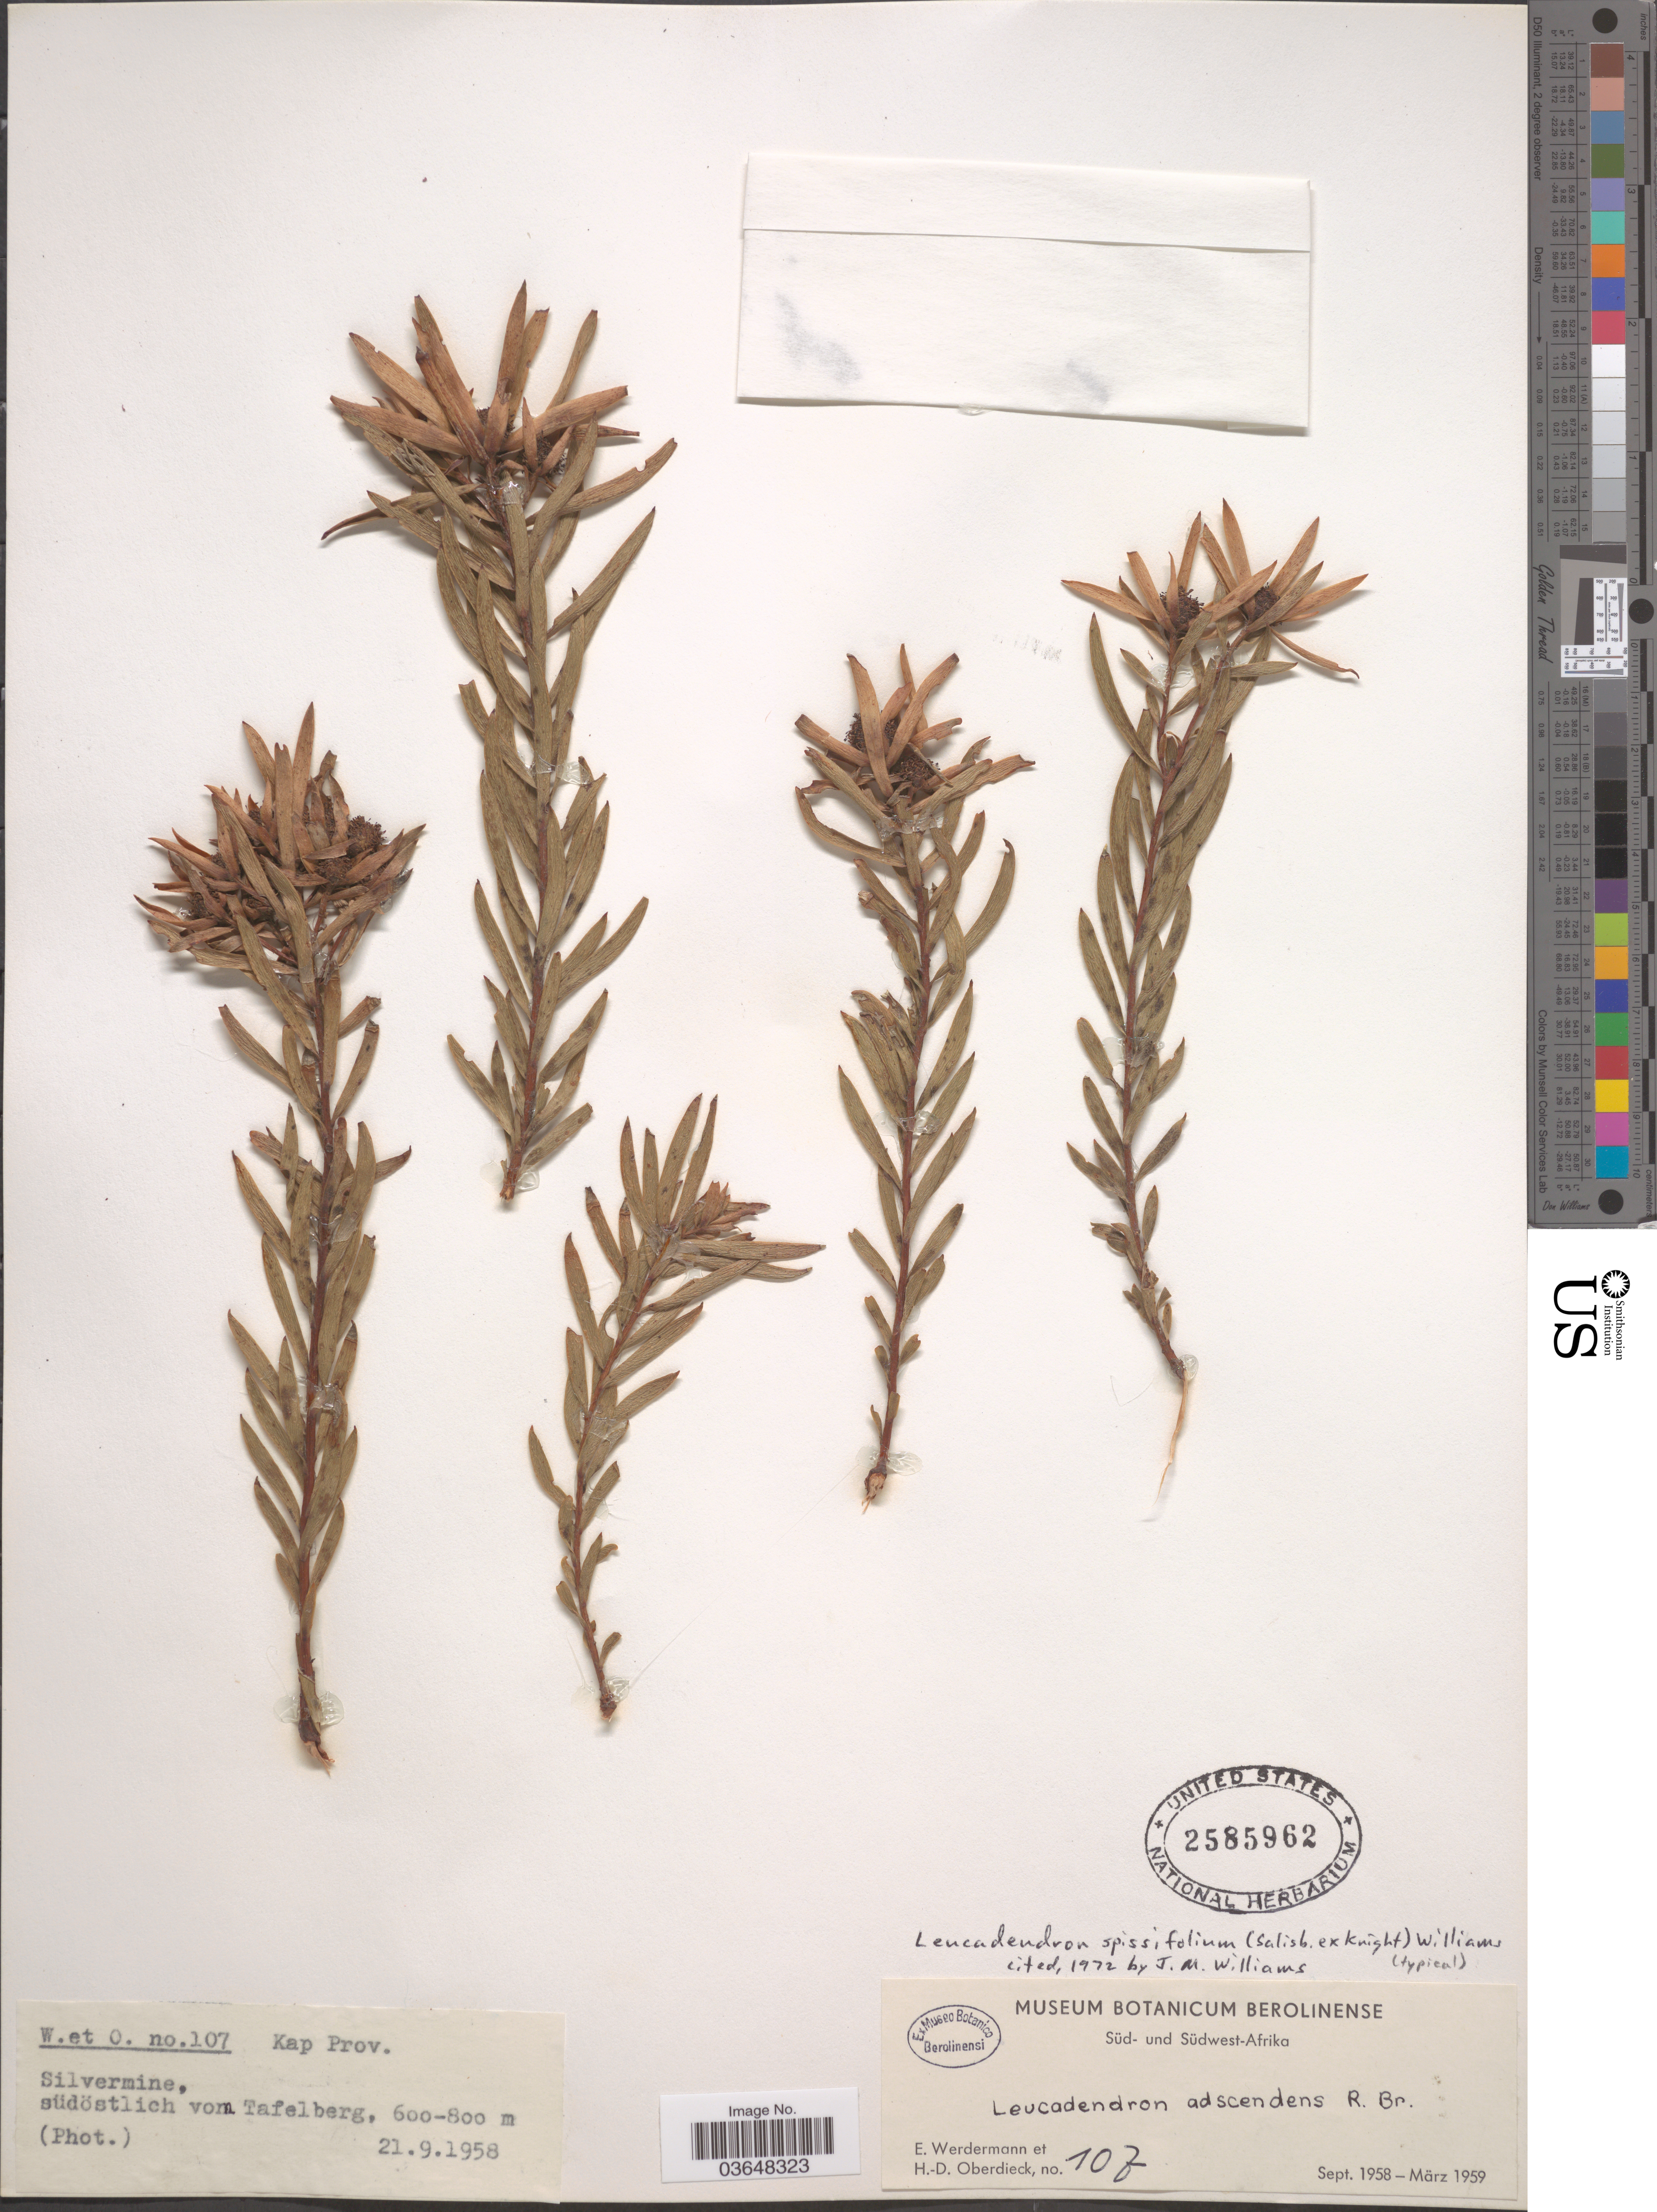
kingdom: Plantae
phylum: Tracheophyta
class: Magnoliopsida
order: Proteales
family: Proteaceae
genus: Leucadendron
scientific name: Leucadendron spissifolium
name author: I. Williams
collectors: E. Werdermann & H. Oberdieck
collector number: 107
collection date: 1958-09-21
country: South Africa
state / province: Western Cape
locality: Kap Prov., Silvermine, südöstlich von Tafelberg.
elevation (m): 600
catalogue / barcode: US 2585962